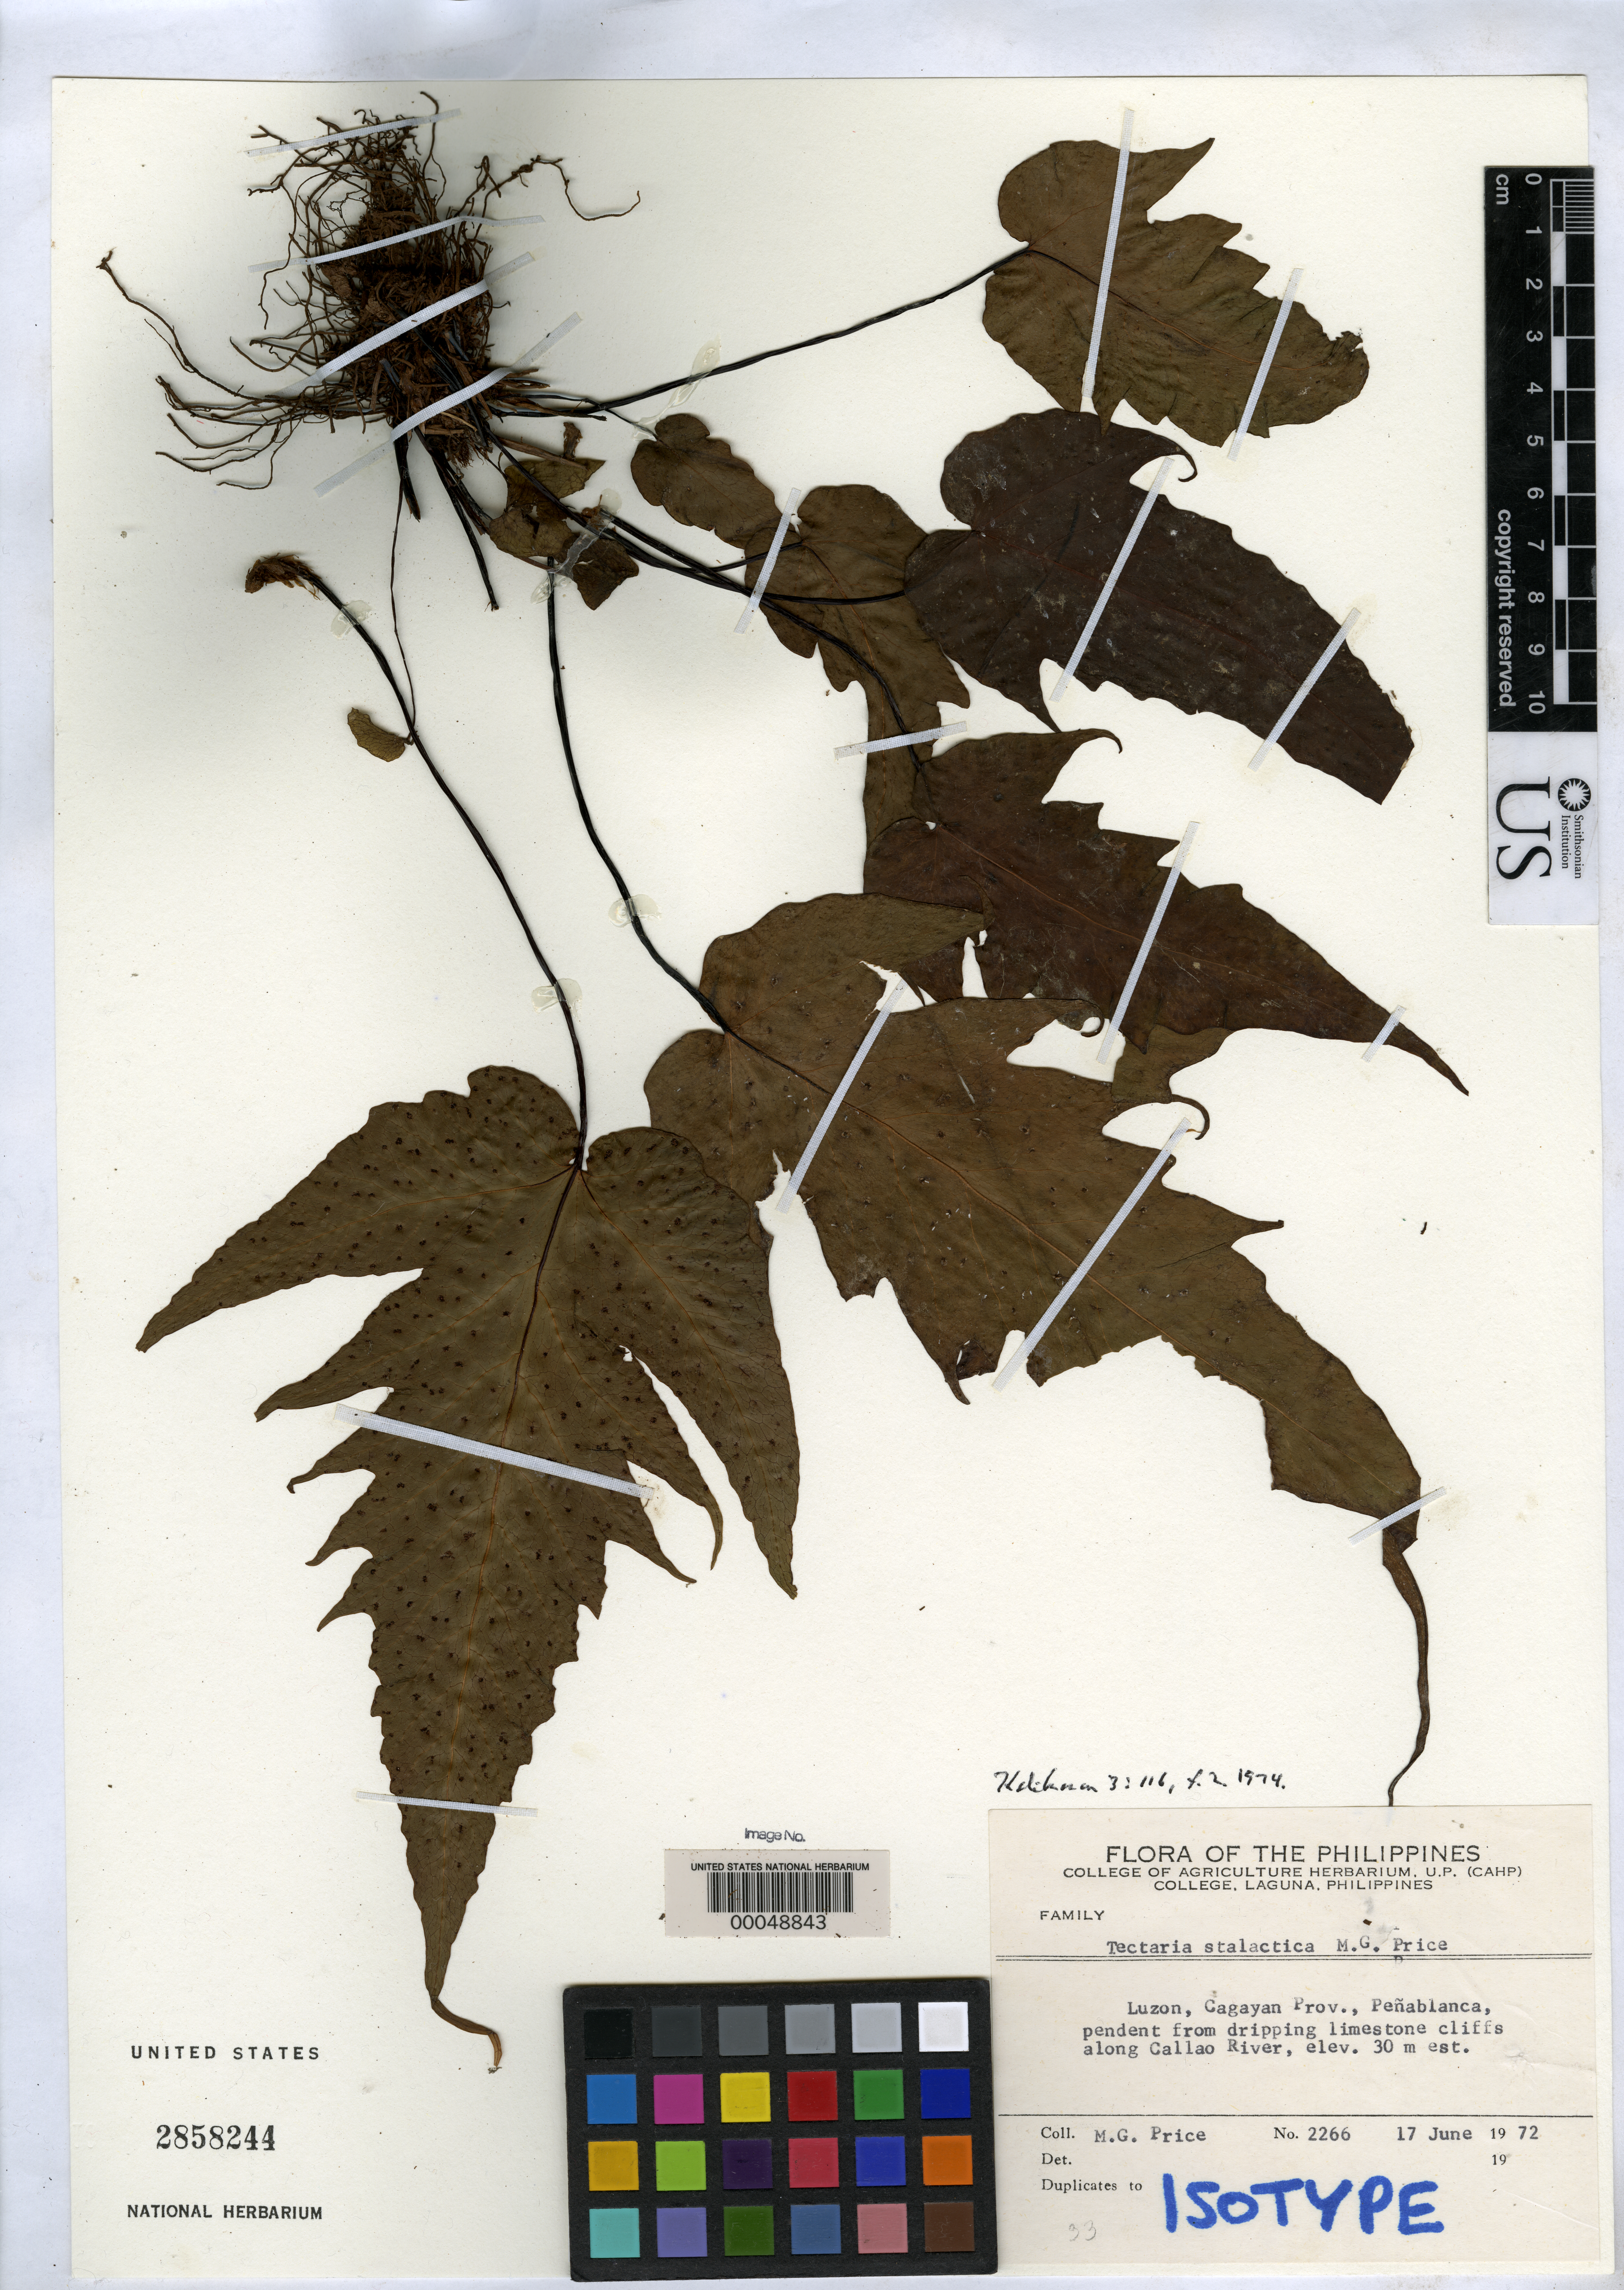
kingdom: Plantae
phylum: Tracheophyta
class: Polypodiopsida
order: Polypodiales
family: Tectariaceae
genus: Tectaria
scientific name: Tectaria stalactica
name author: M.G. Price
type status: Isotype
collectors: M. G. Price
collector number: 2266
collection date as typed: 17 Jun 1972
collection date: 1972-06-17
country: Philippines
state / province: Cagayan Valley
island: Luzon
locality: Penablanca, along Callao River. Cagayan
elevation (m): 30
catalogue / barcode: US 2858244